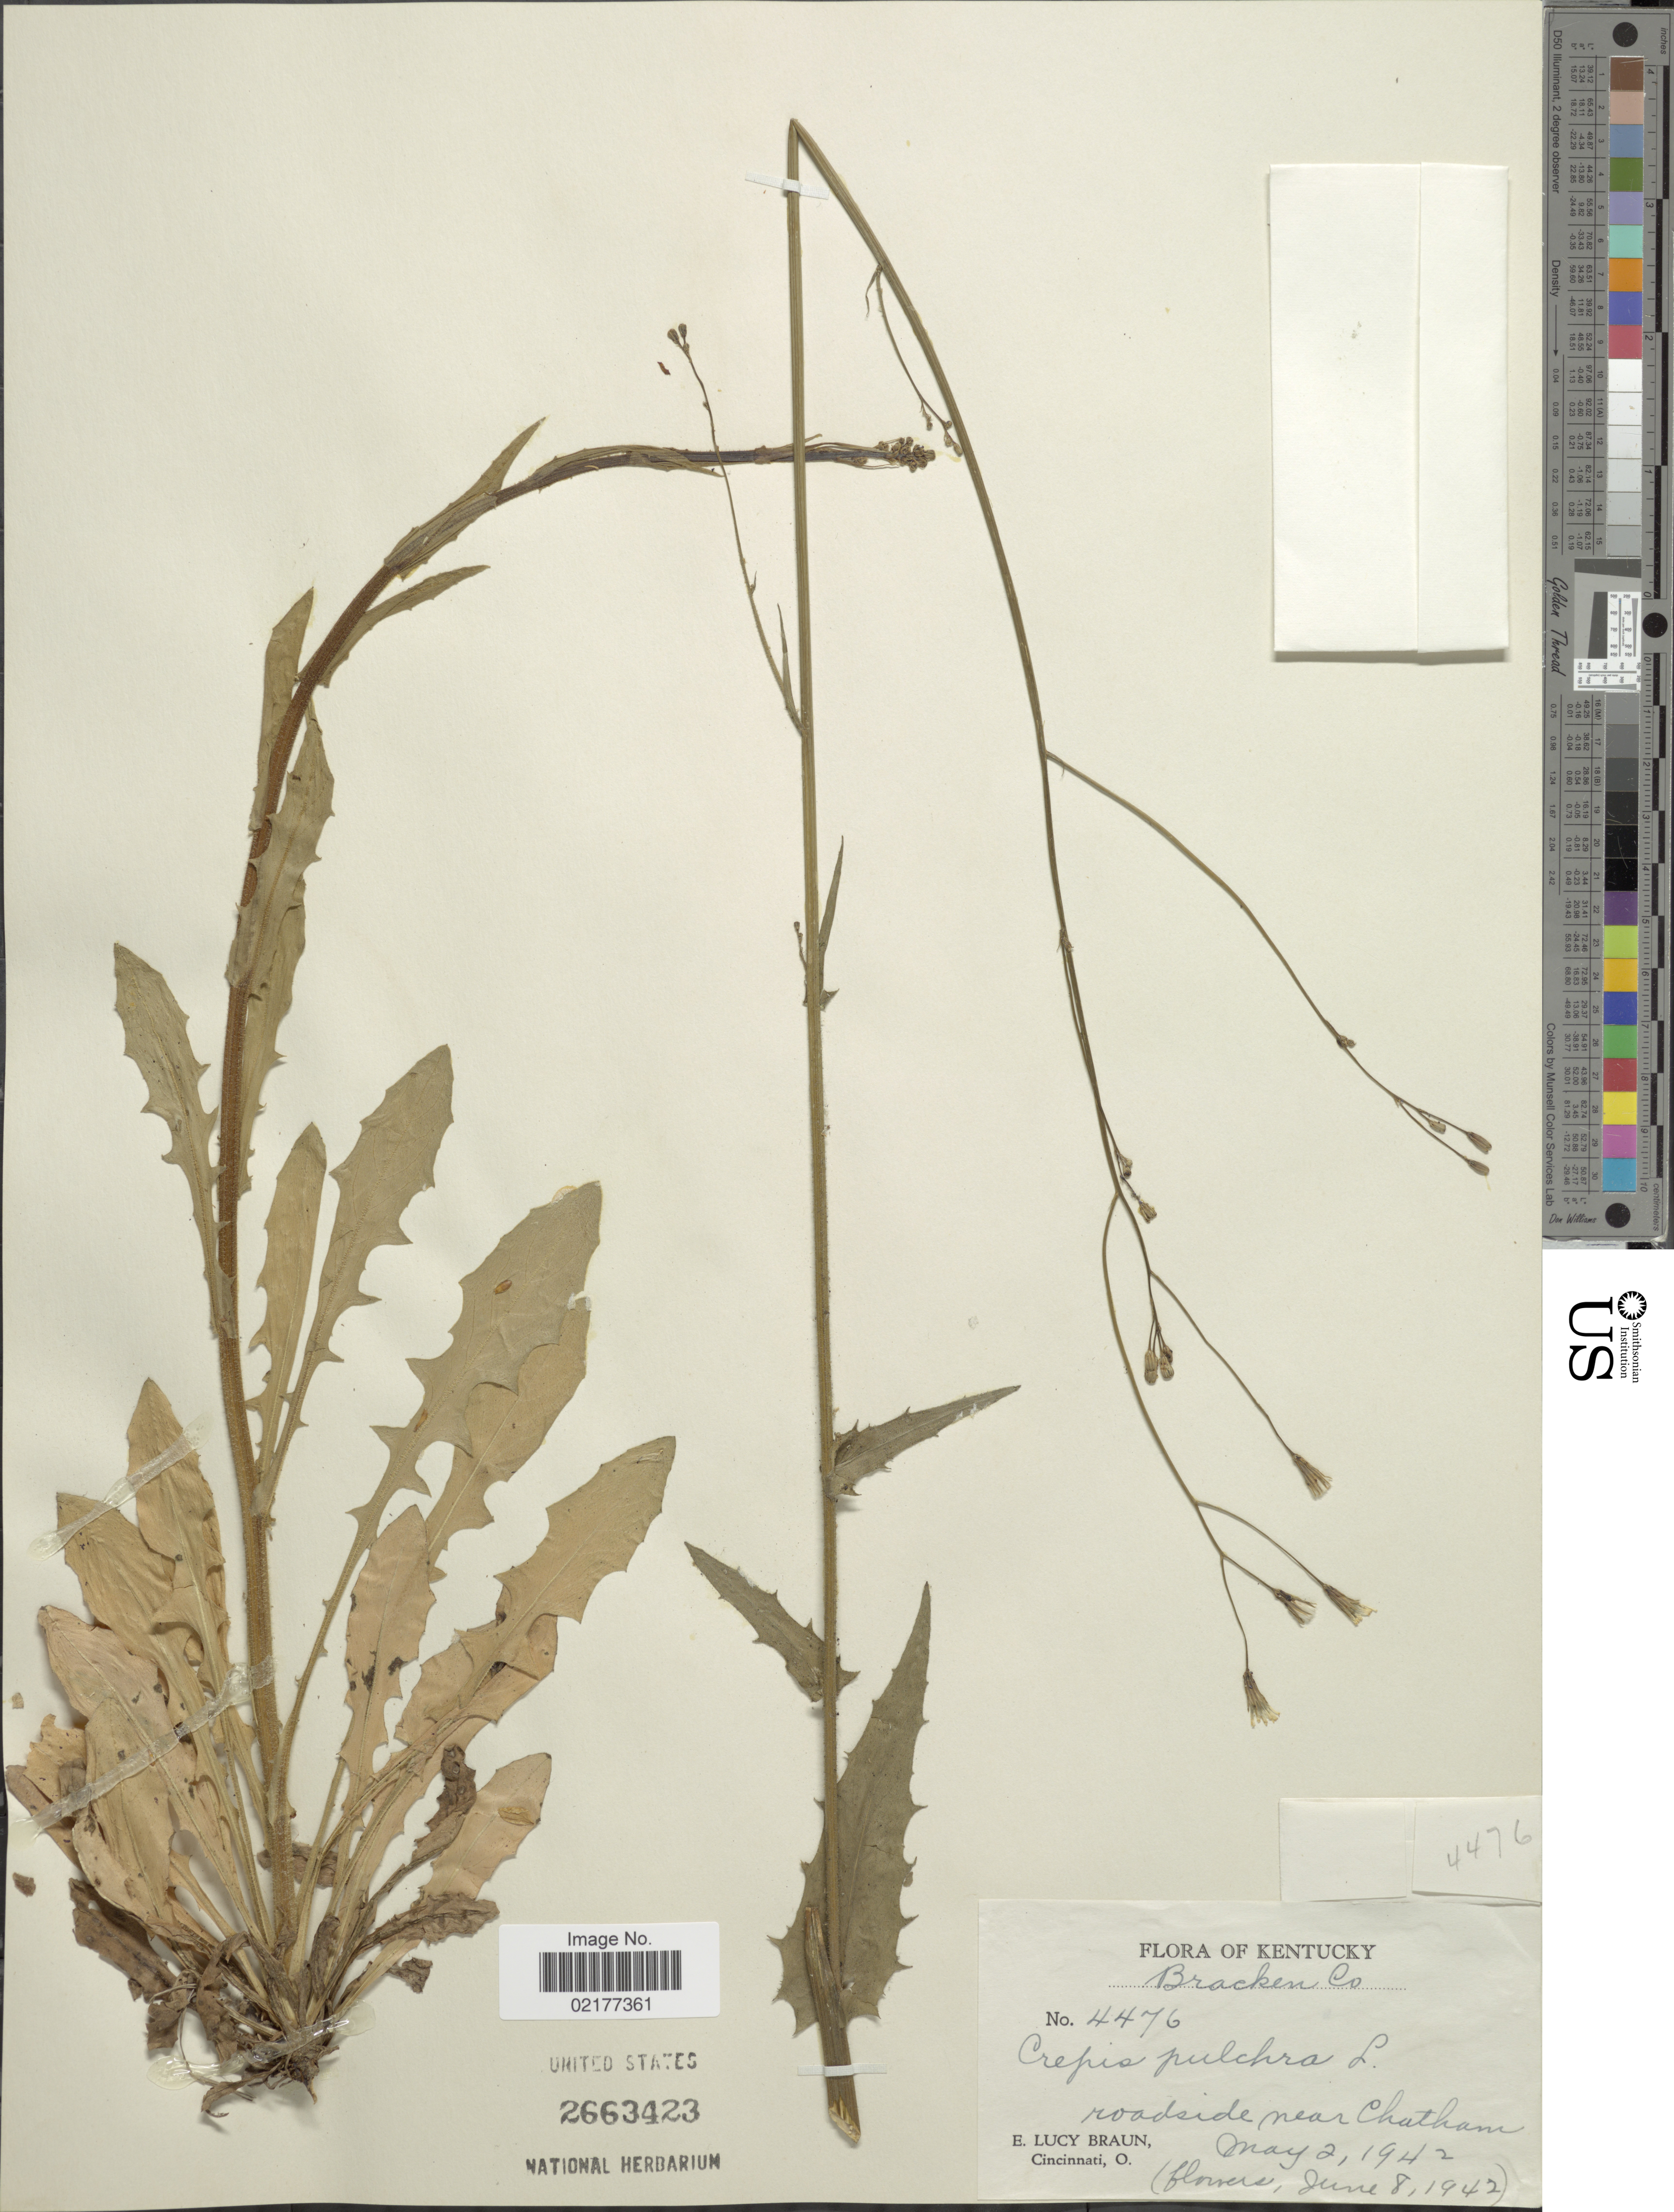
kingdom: Plantae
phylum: Tracheophyta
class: Magnoliopsida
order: Asterales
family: Asteraceae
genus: Crepis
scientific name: Crepis pulchra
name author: L.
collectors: E. L. Braun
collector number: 4476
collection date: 1942-05-02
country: United States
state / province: Kentucky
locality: Bracken Co, Roadside near Chatham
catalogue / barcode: US 2663423